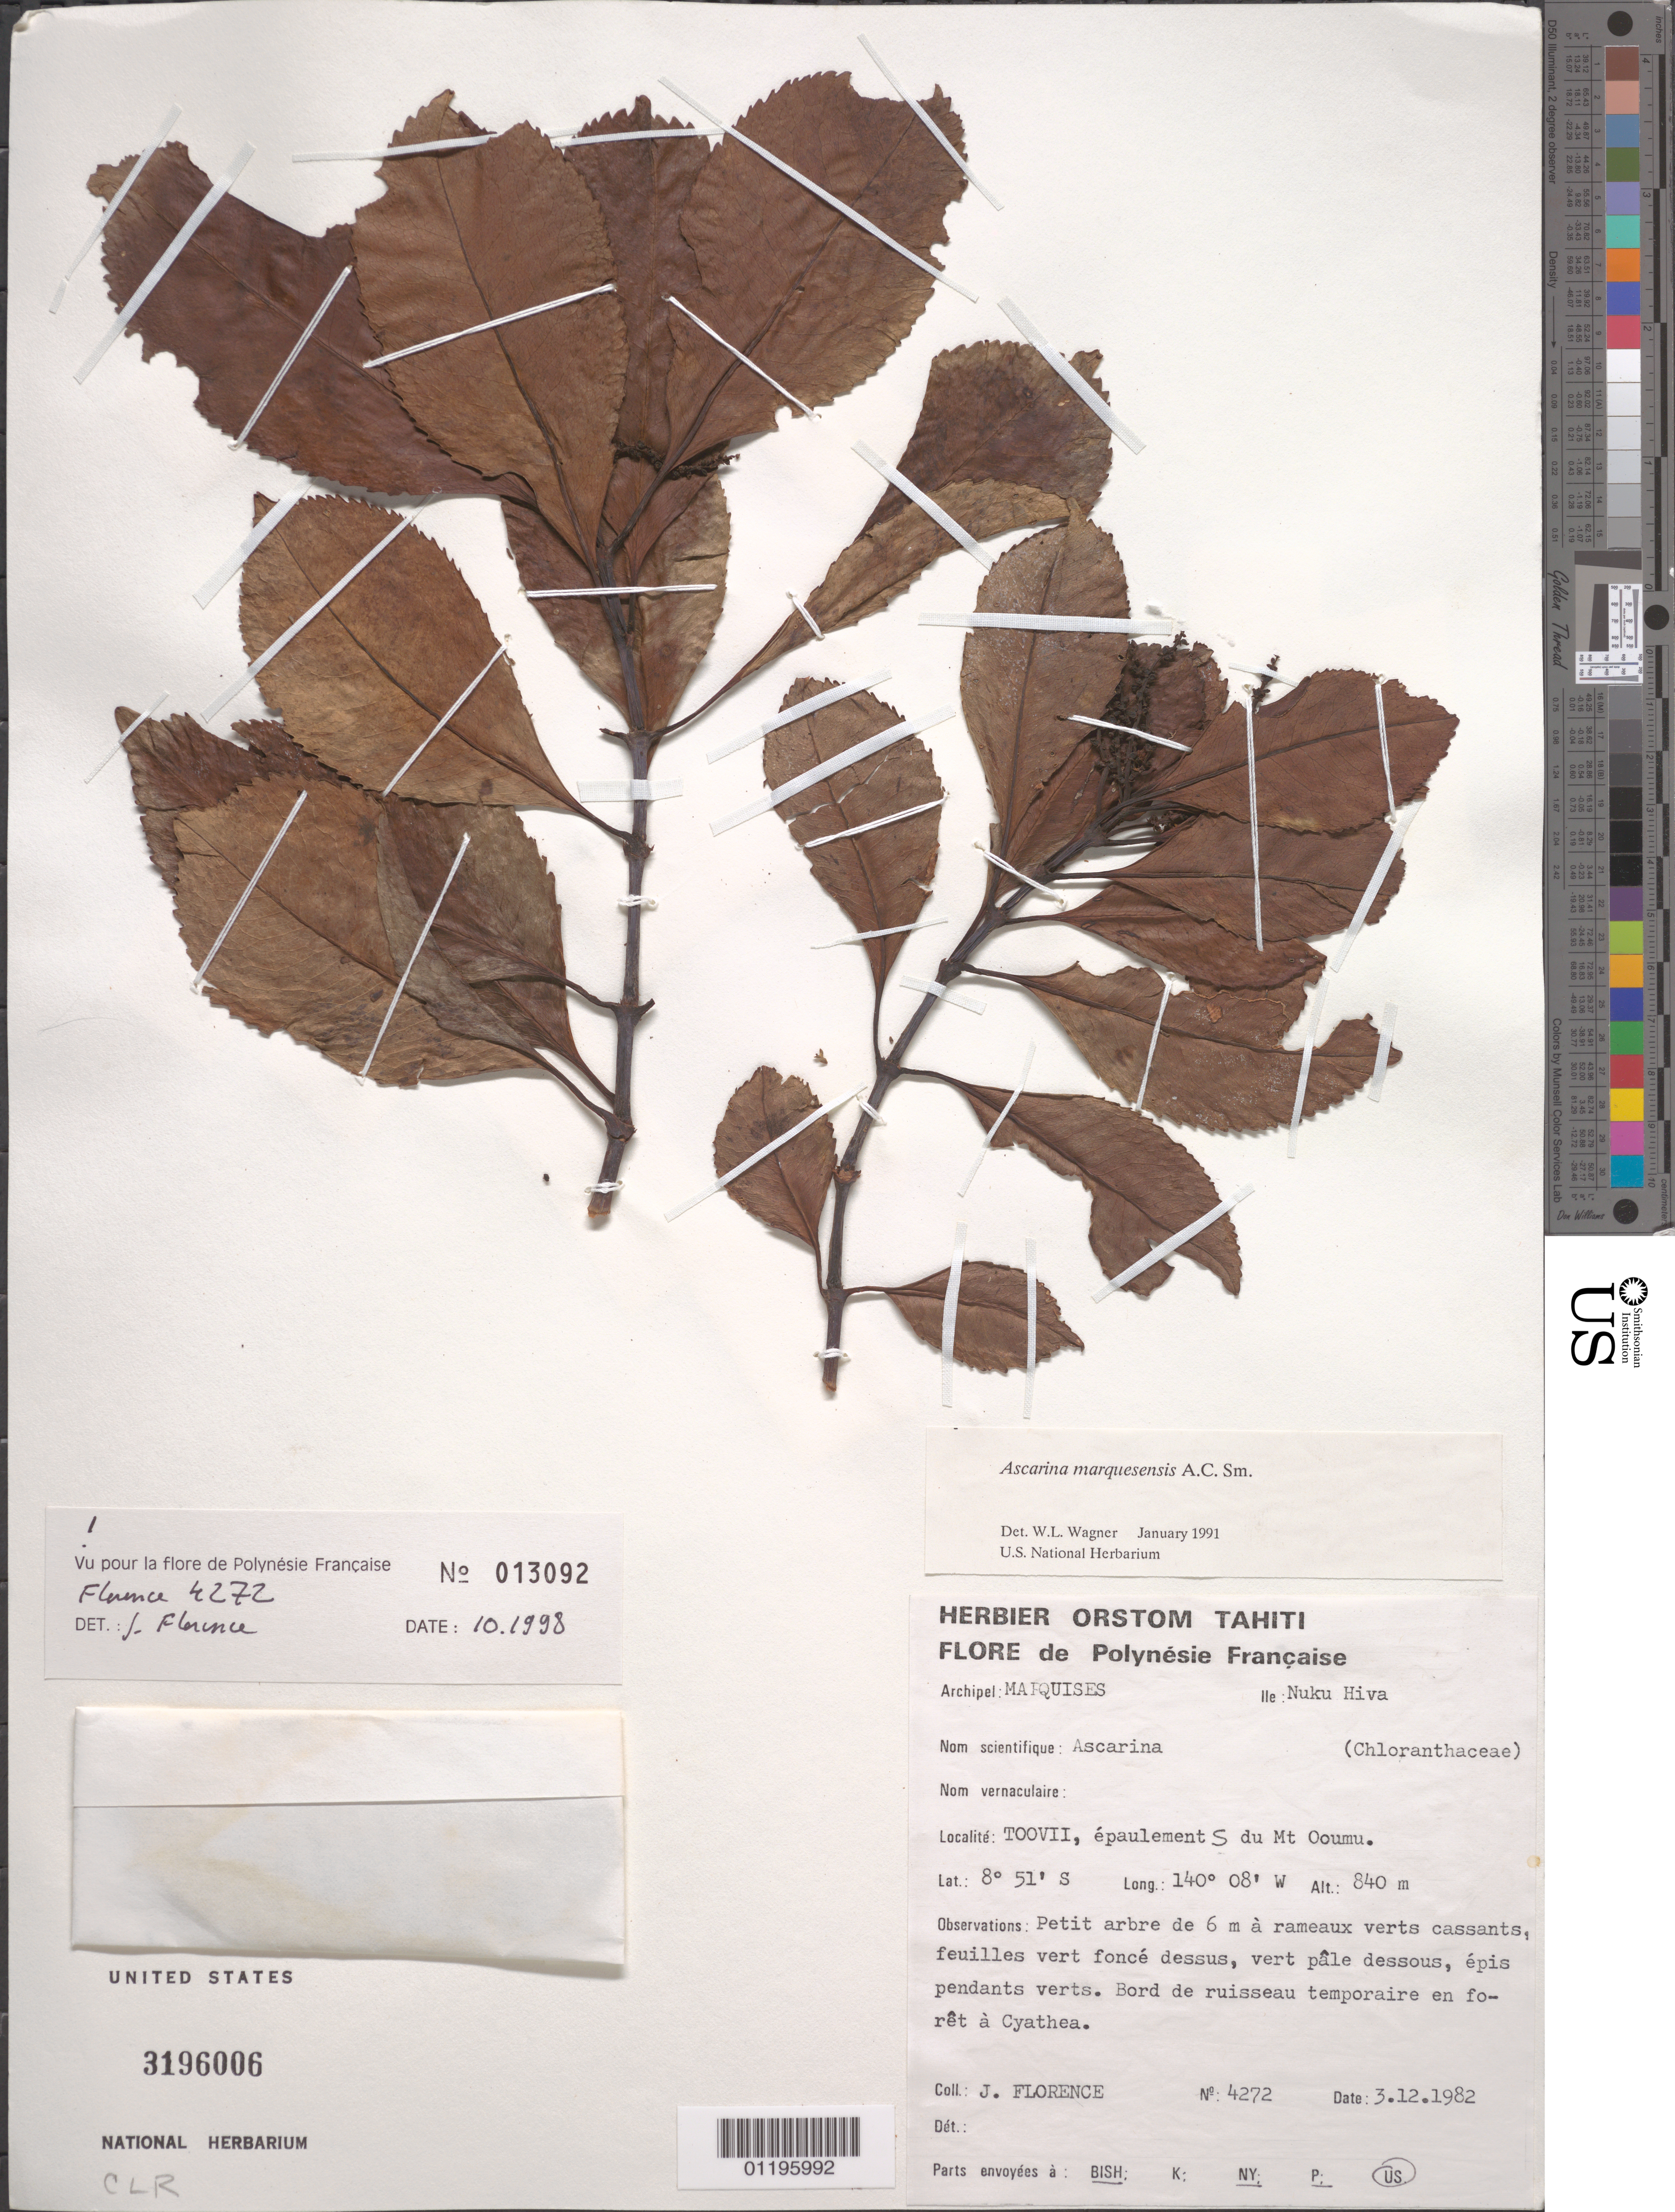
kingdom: Plantae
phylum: Tracheophyta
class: Magnoliopsida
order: Chloranthales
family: Chloranthaceae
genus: Ascarina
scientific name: Ascarina marquesensis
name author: A.C. Sm.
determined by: Wagner, W. L., (BOT), Smithsonian Institution - National Museum of Natural History (UNITED STATES)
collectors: J. Florence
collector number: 4272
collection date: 1982-12-03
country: French Polynesia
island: Nuku Hiva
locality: Toovii, épaulement S du Mt. Ooumu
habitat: Bord de ruisseau temporaire en fôret à Cyathea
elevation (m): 840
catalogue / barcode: US 3196006